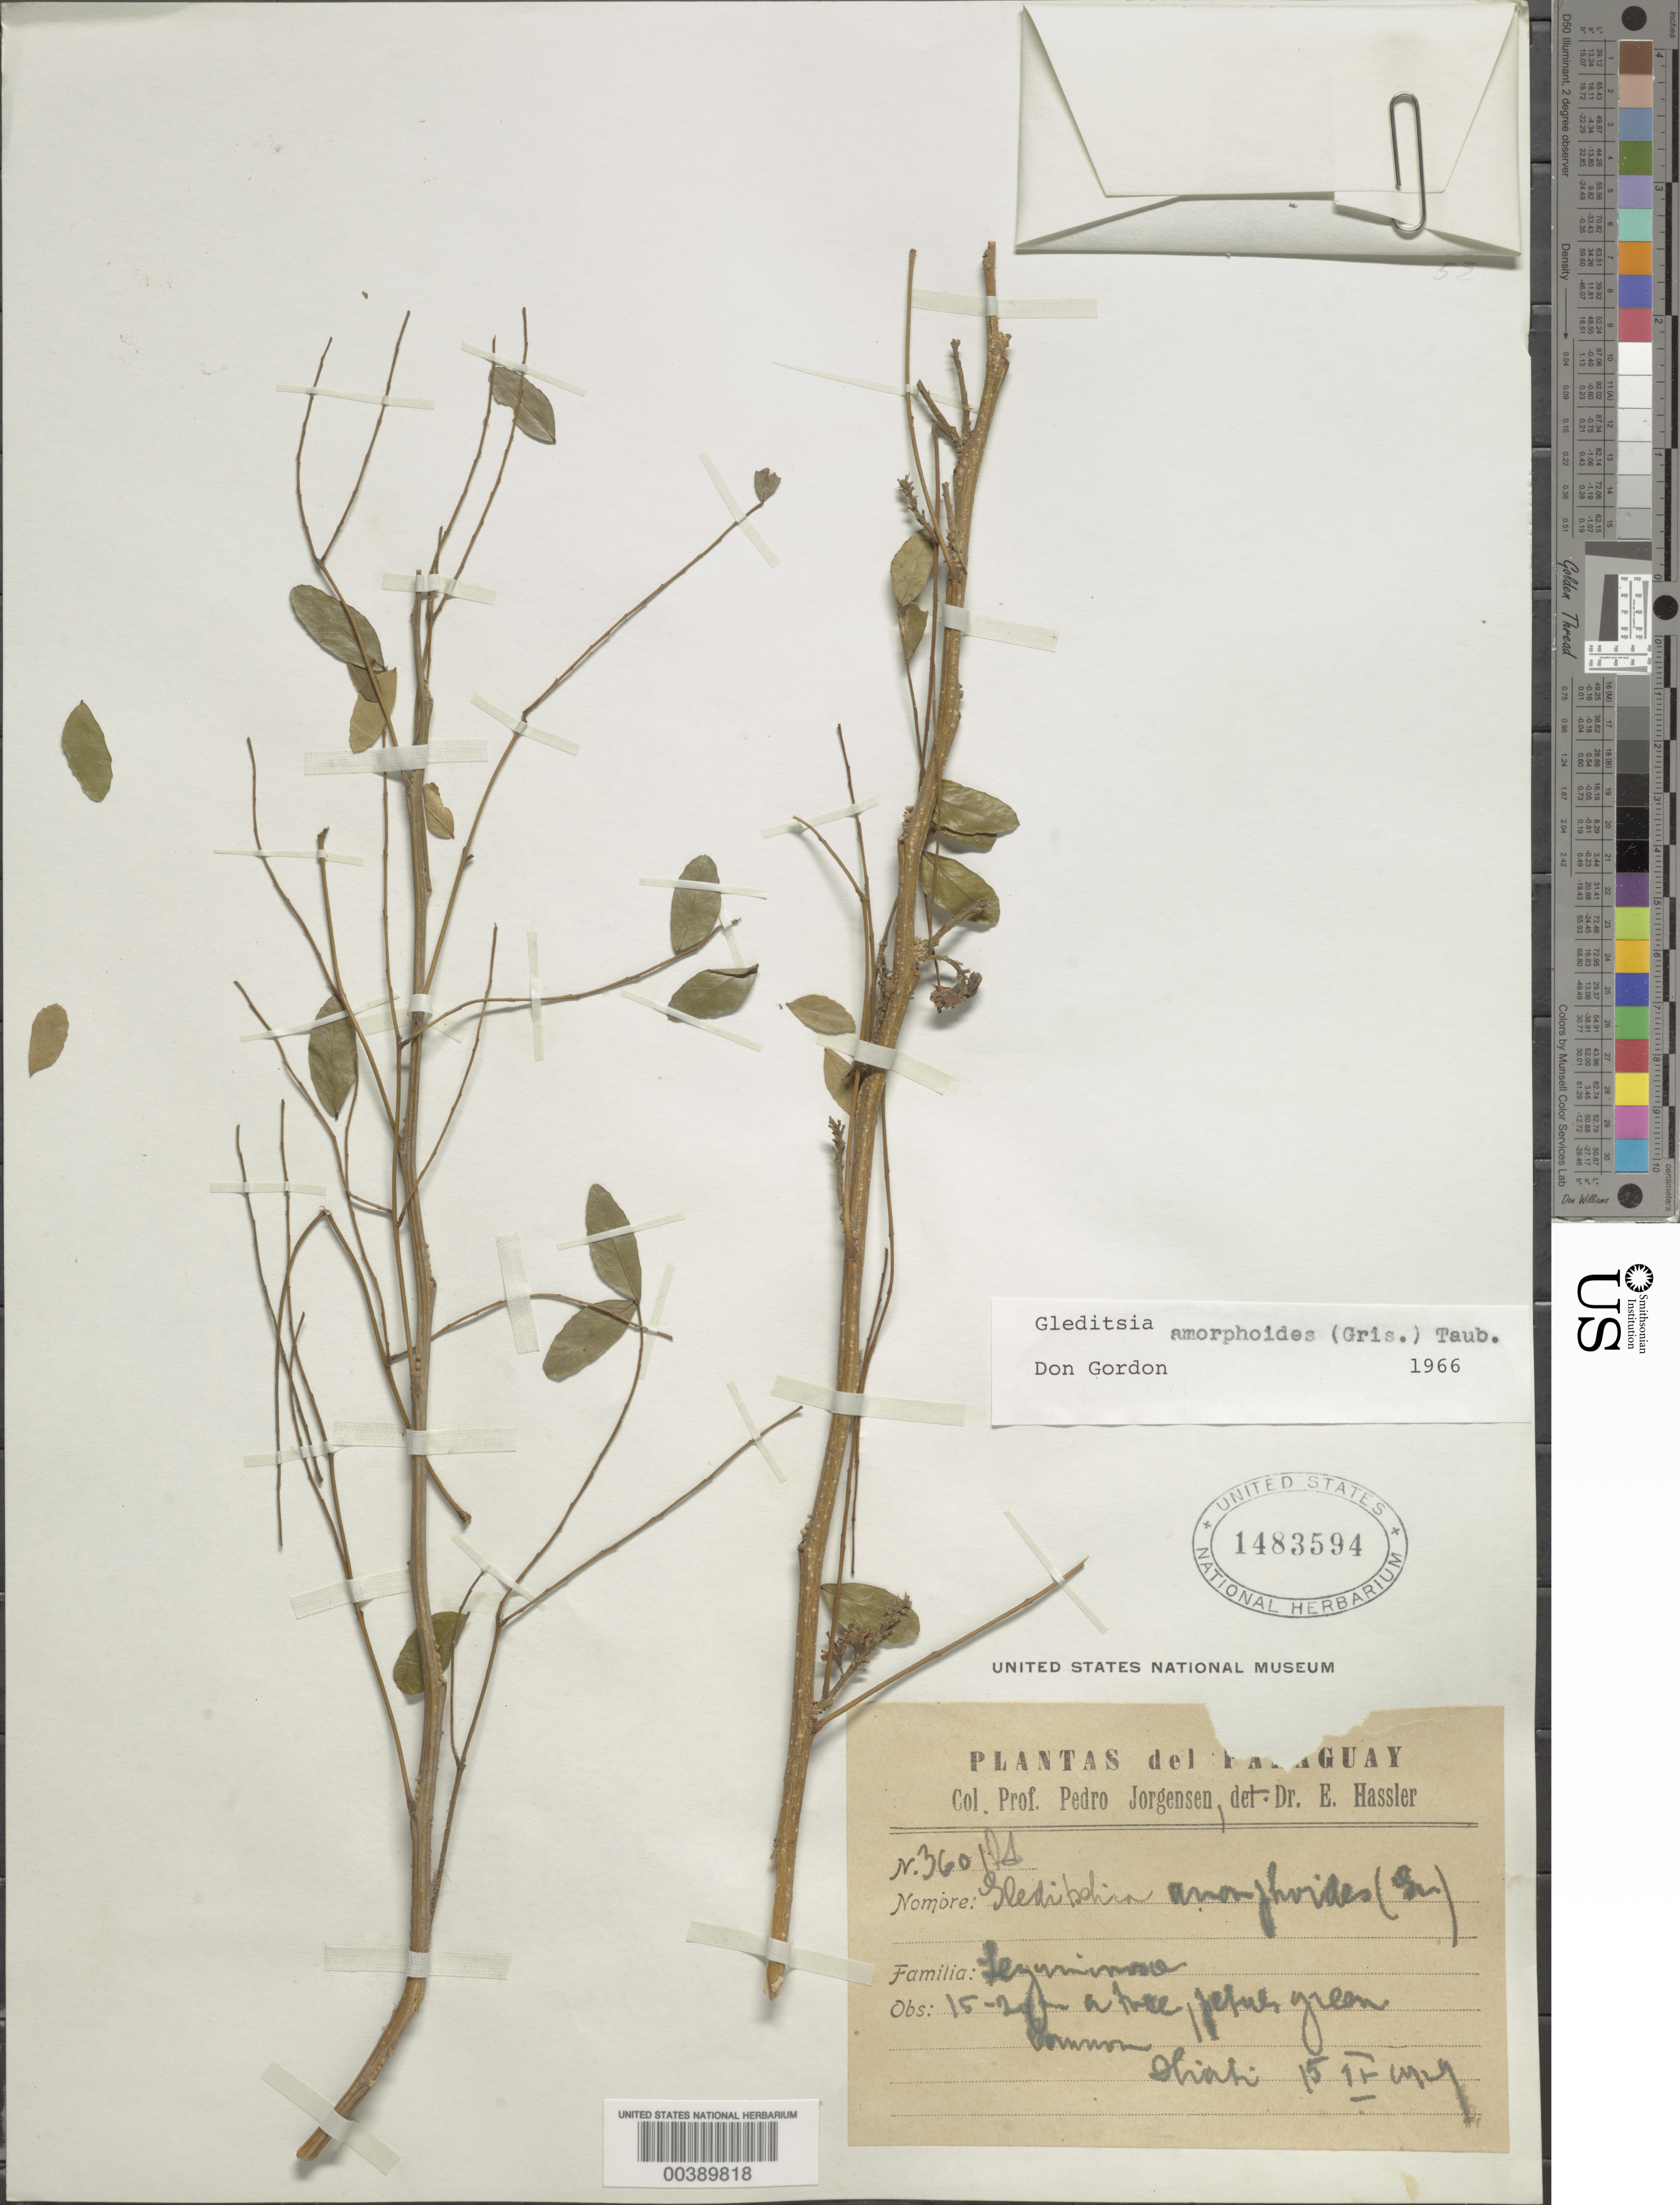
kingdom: Plantae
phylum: Tracheophyta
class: Magnoliopsida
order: Fabales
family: Fabaceae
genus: Gleditsia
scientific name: Gleditsia amorphoides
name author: (Griseb.) Taub.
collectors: P. Jorgensen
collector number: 3601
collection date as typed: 15 Apr 1929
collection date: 1929-04-15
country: Paraguay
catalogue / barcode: US 1483594